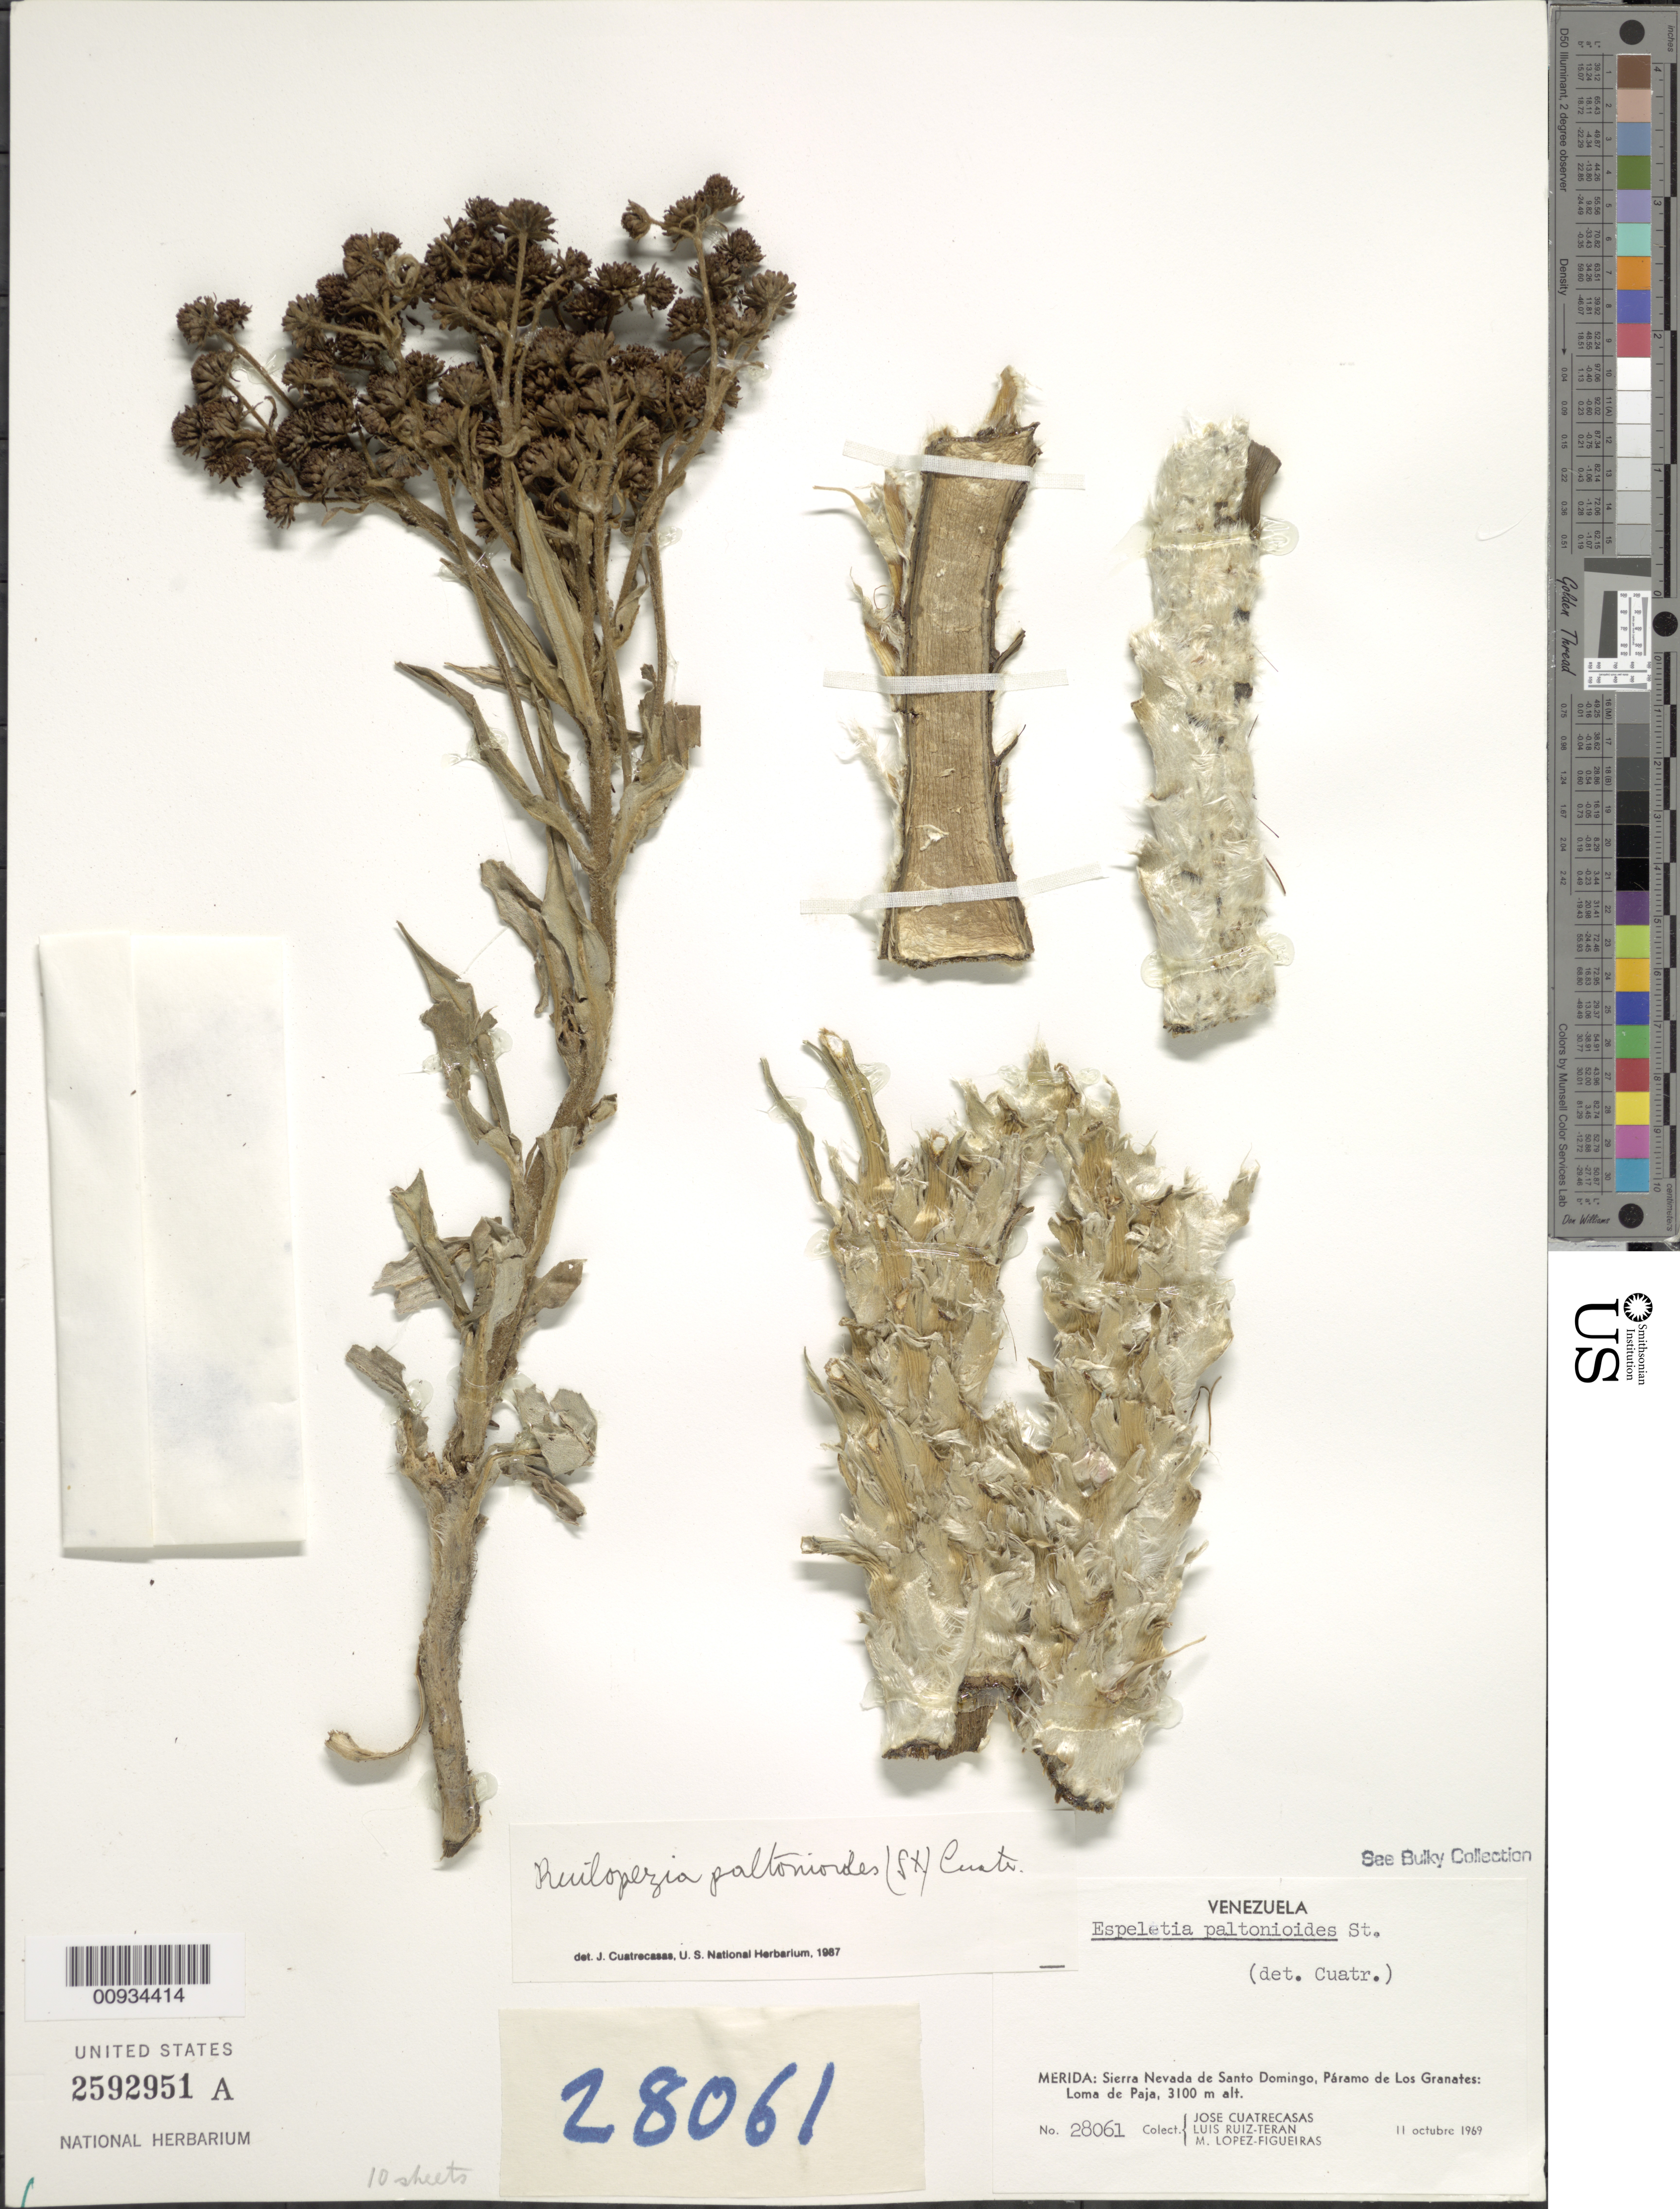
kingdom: Plantae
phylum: Tracheophyta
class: Magnoliopsida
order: Asterales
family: Asteraceae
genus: Ruilopezia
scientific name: Ruilopezia paltonioides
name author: (Standl.) Cuatrec.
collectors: J. Cuatrecasas, L. E. Ruíz-Terán & M. López Figueiras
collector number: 28061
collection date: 1969-10-11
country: Venezuela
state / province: Mérida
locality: Páramo deLos Granates.. Sierra Nevada de Santo Domingo, Loma de Paja.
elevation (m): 3100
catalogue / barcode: US 2592951A